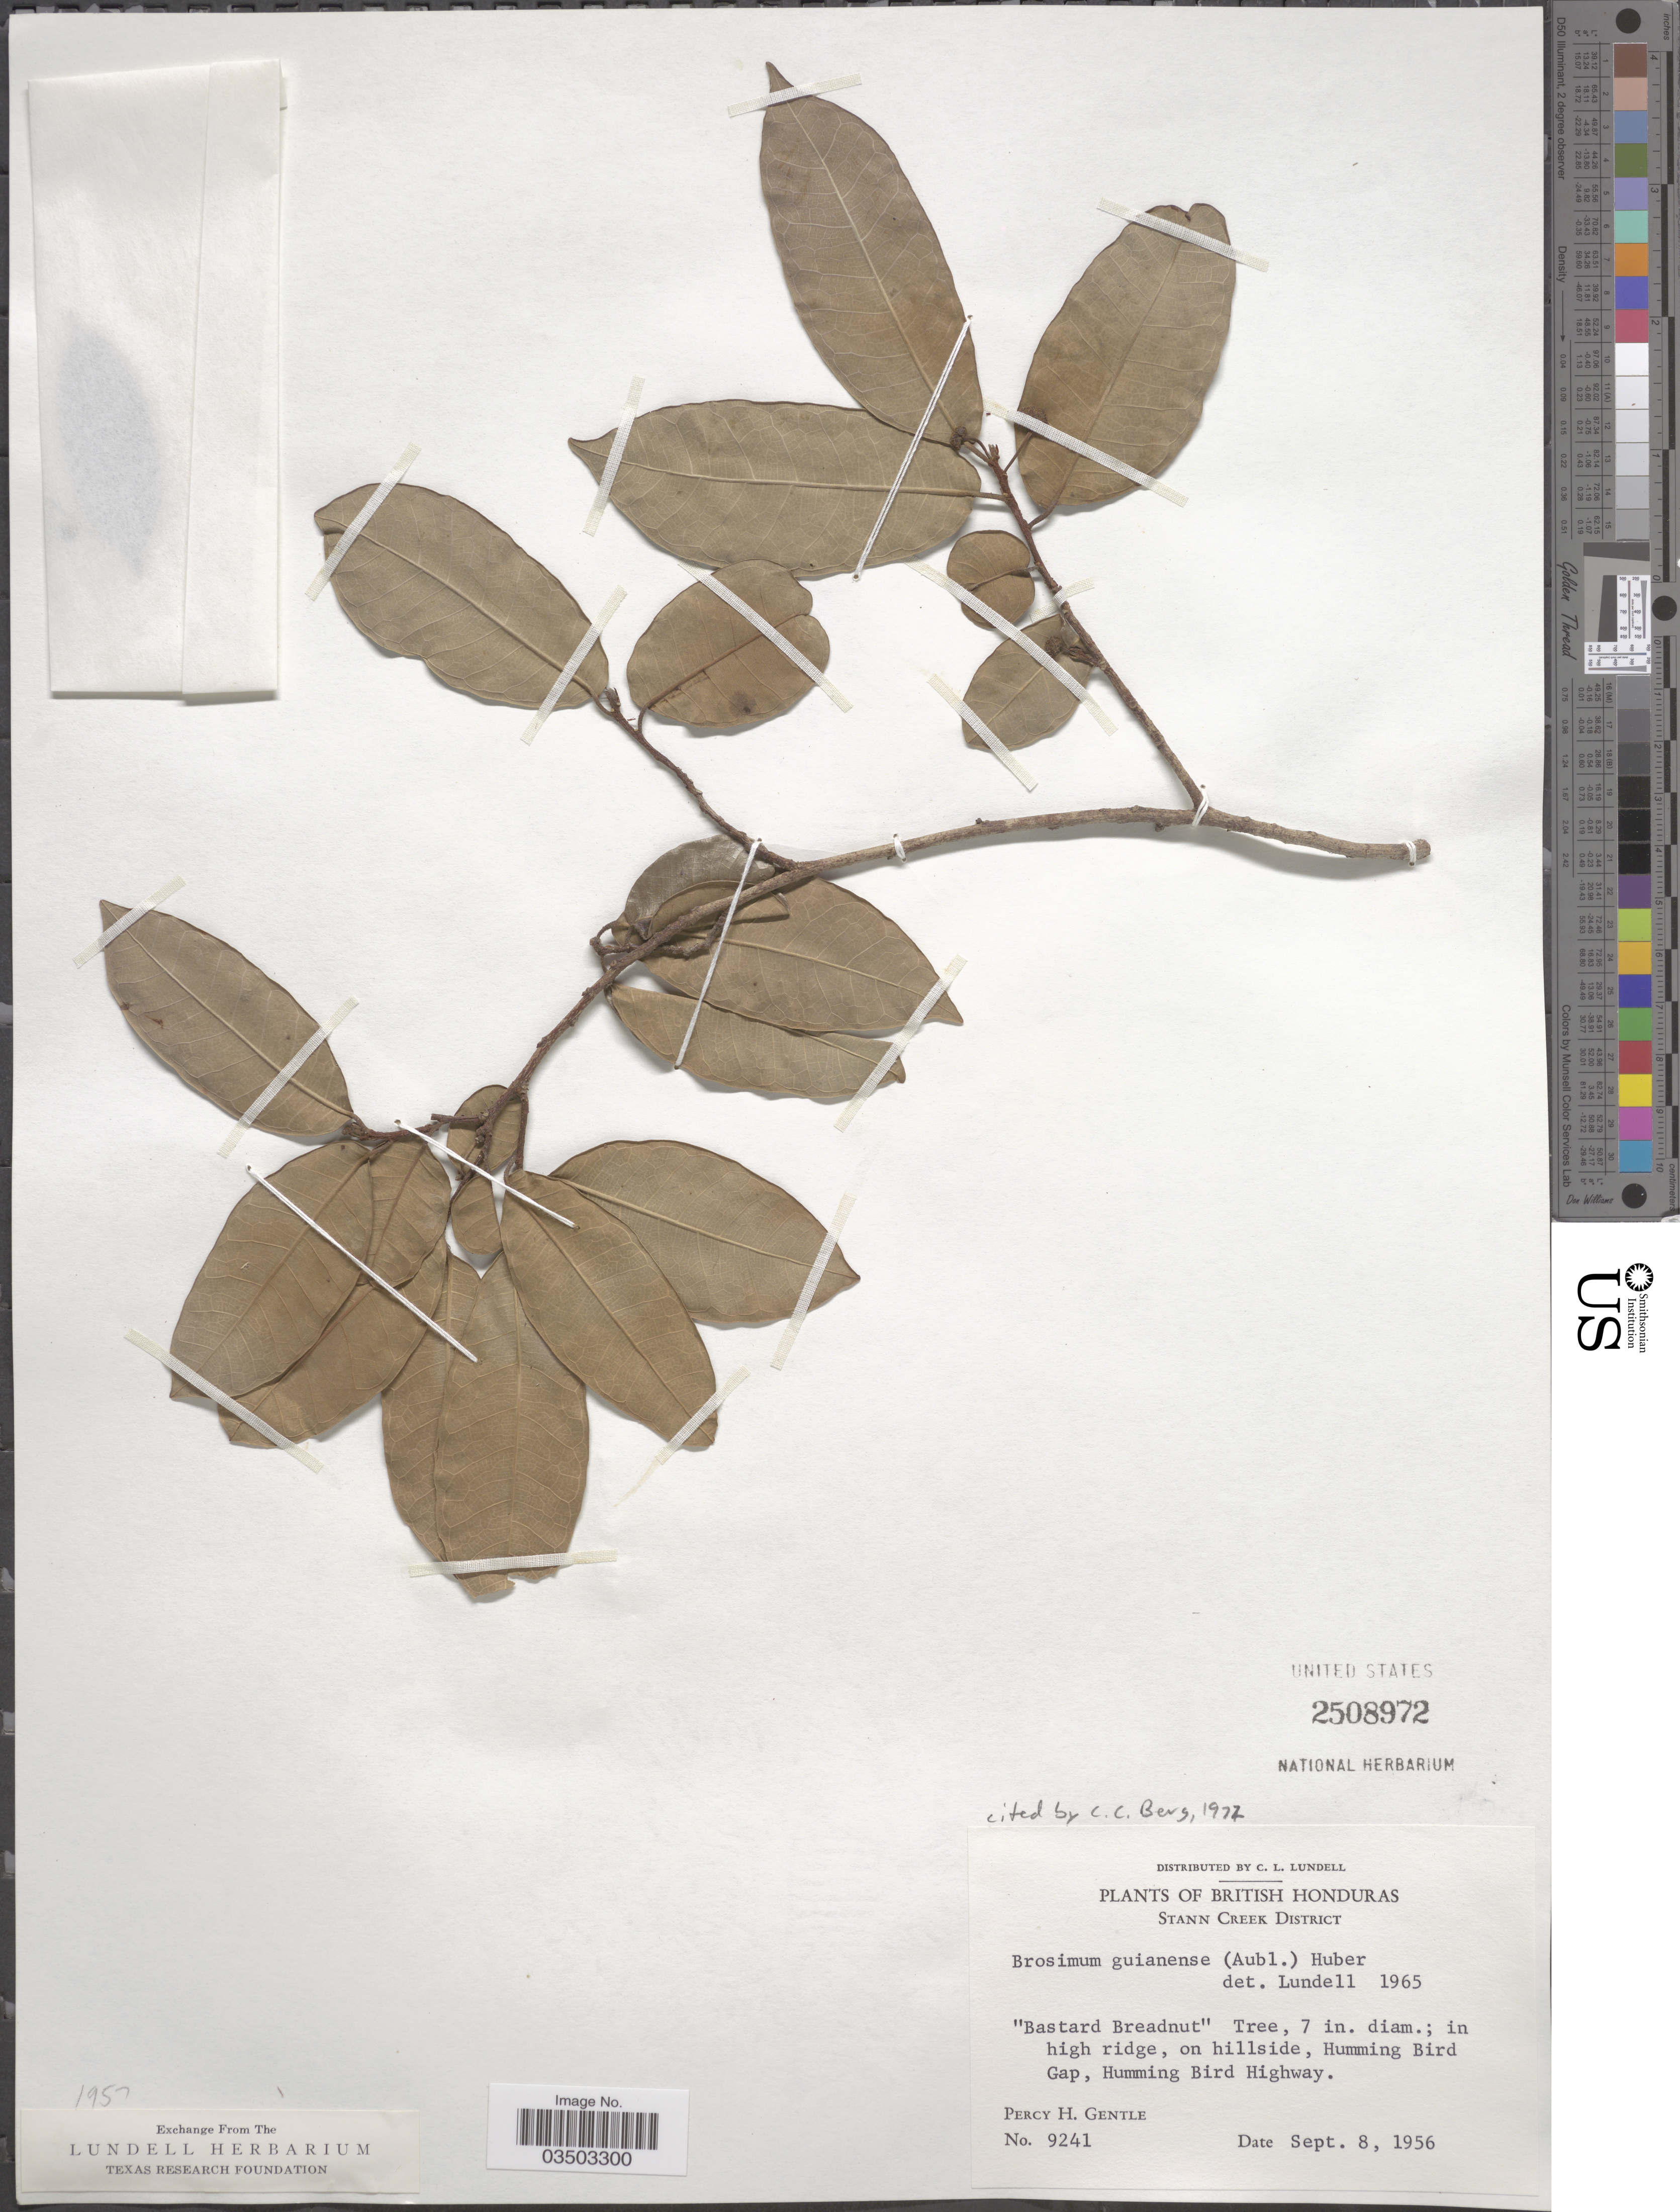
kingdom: Plantae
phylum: Tracheophyta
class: Magnoliopsida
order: Rosales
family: Moraceae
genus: Brosimum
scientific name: Brosimum guianense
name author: (Aubl.) Huber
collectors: P. H. Gentle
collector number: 9241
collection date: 1956-09-08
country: Belize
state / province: Stann Creek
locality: British Honduras. Stann Creek District. in high ridge, on hillside, Humming Bird Gap, Humming Bird Highway.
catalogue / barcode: US 2508972